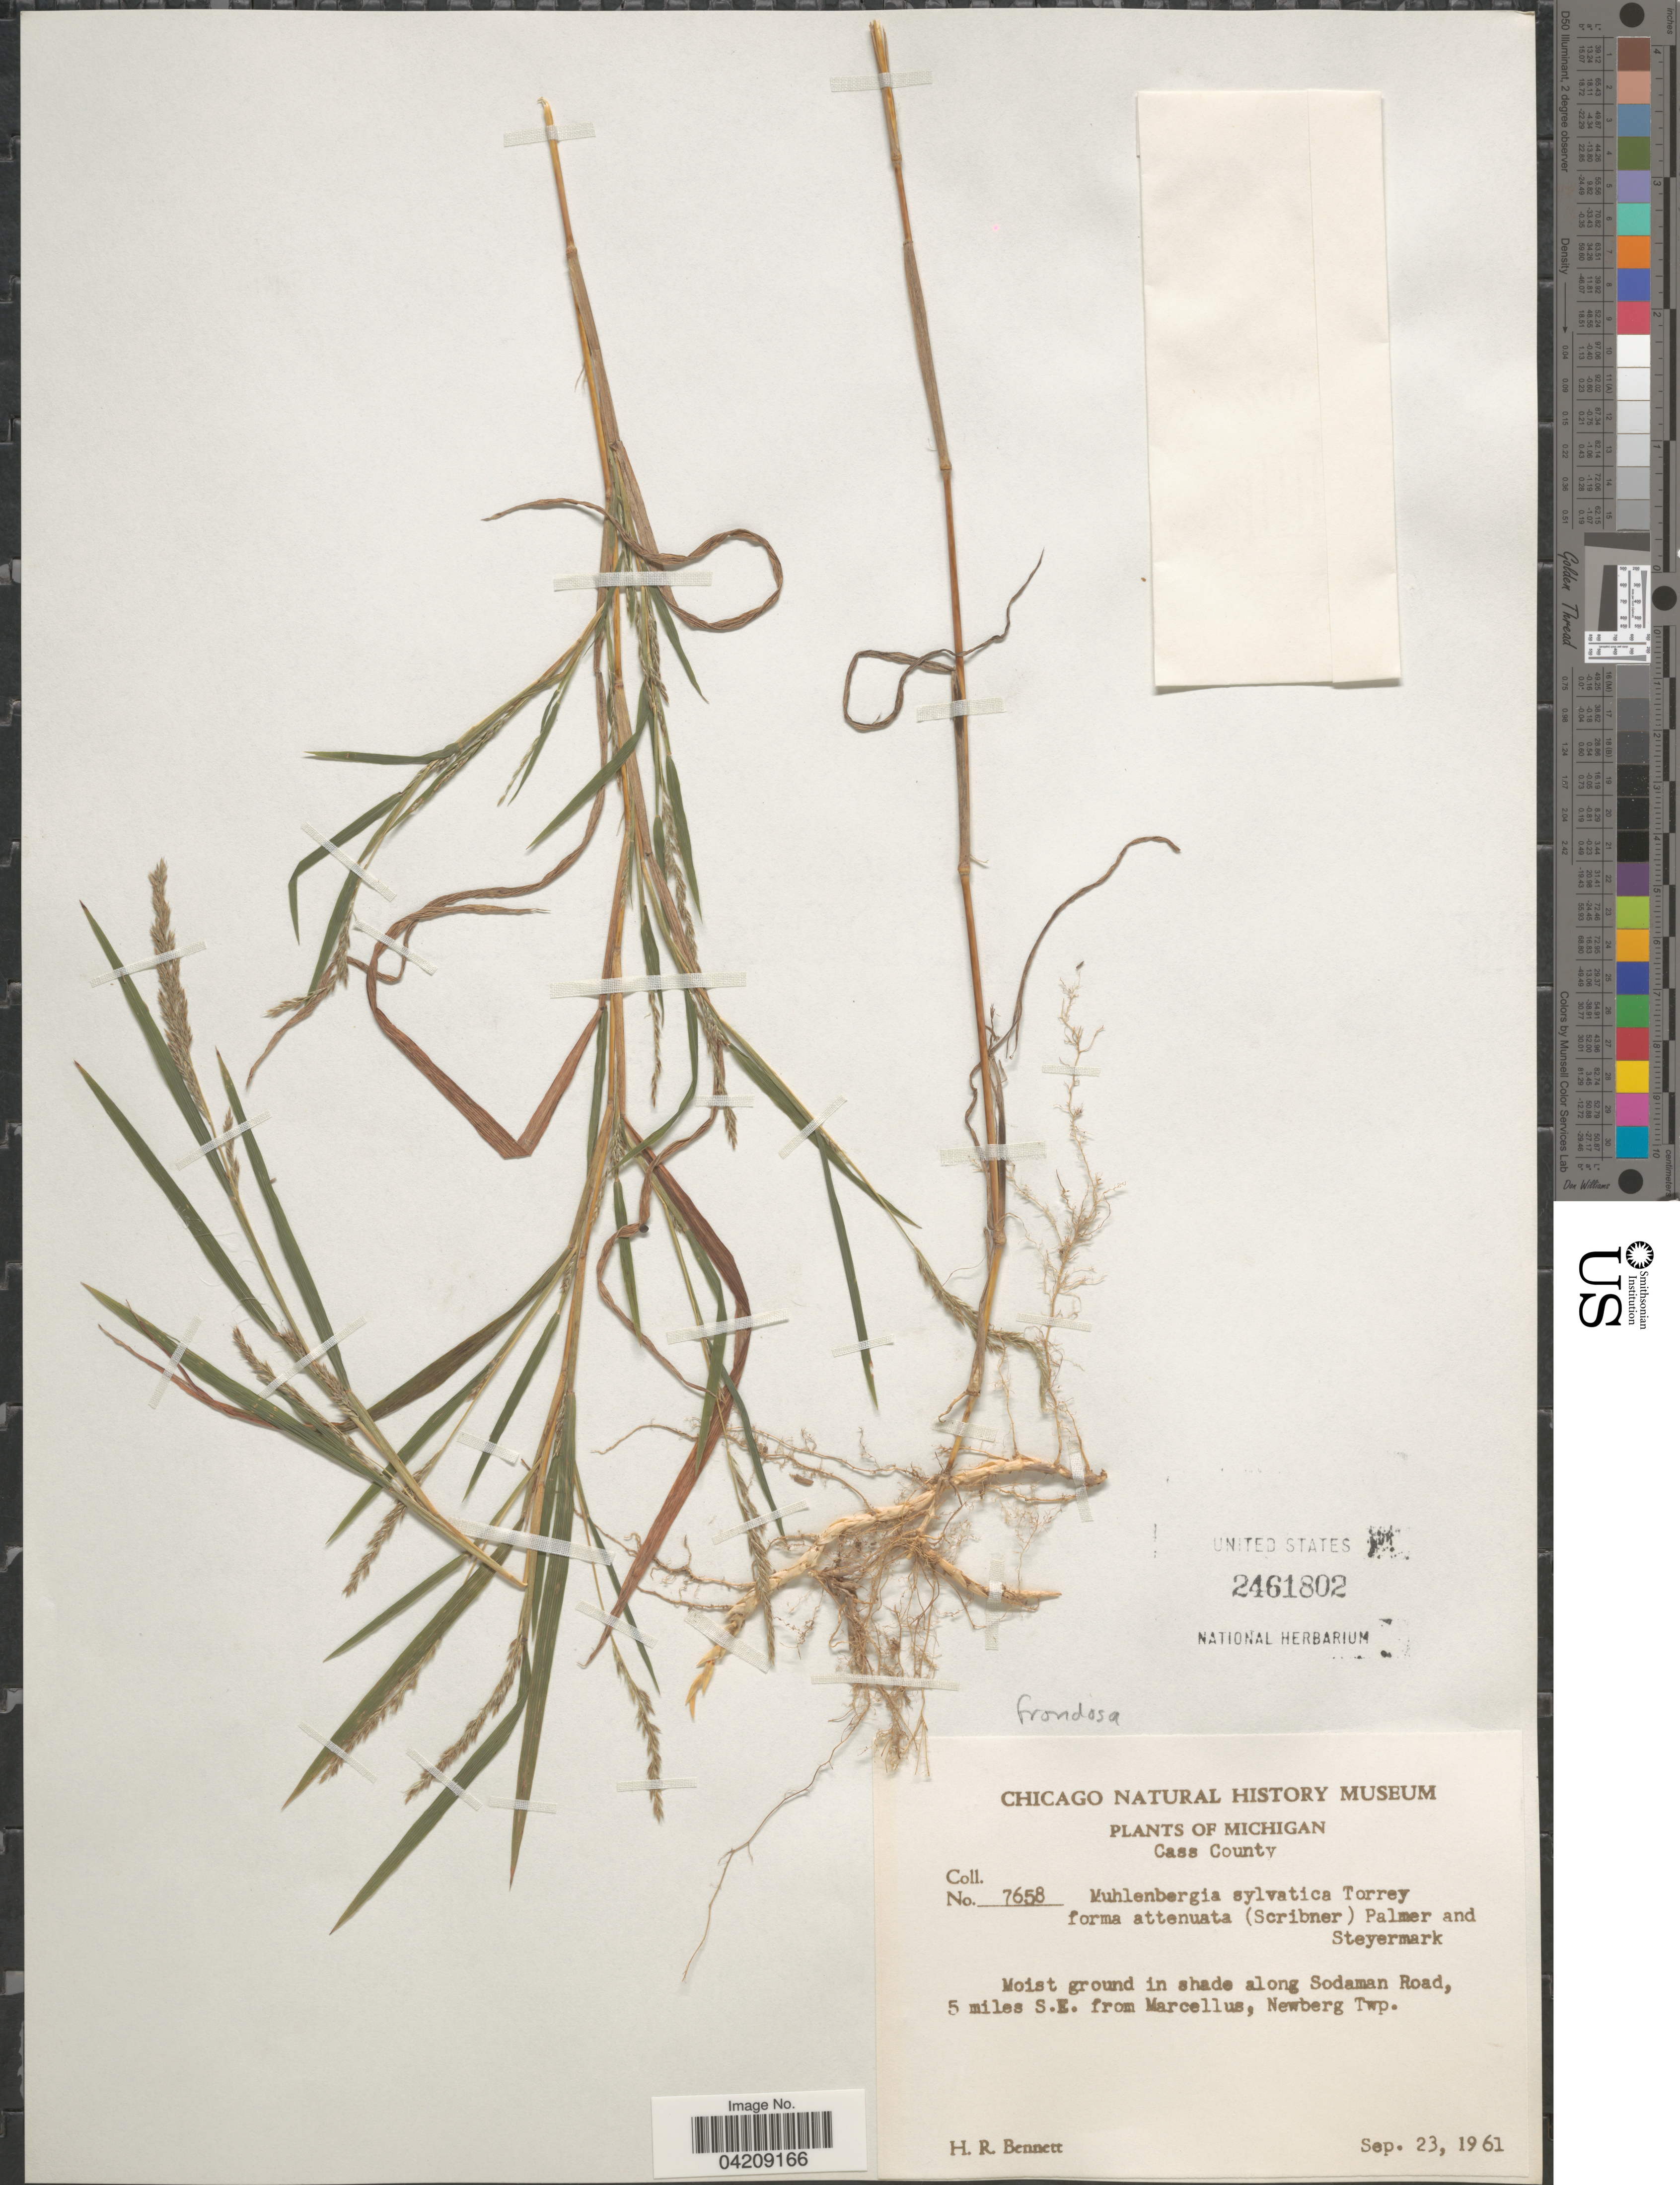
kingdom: Plantae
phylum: Tracheophyta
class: Liliopsida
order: Poales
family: Poaceae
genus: Muhlenbergia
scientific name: Muhlenbergia frondosa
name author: (Poir.) Fernald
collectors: H. R. Bennett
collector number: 7658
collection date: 1961-09-23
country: United States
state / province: Michigan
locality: Cass County. Moist ground in shade along Sodaman Road, 5 miles S.E. from Marcellus, Newberg Twp.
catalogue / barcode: US 2461802